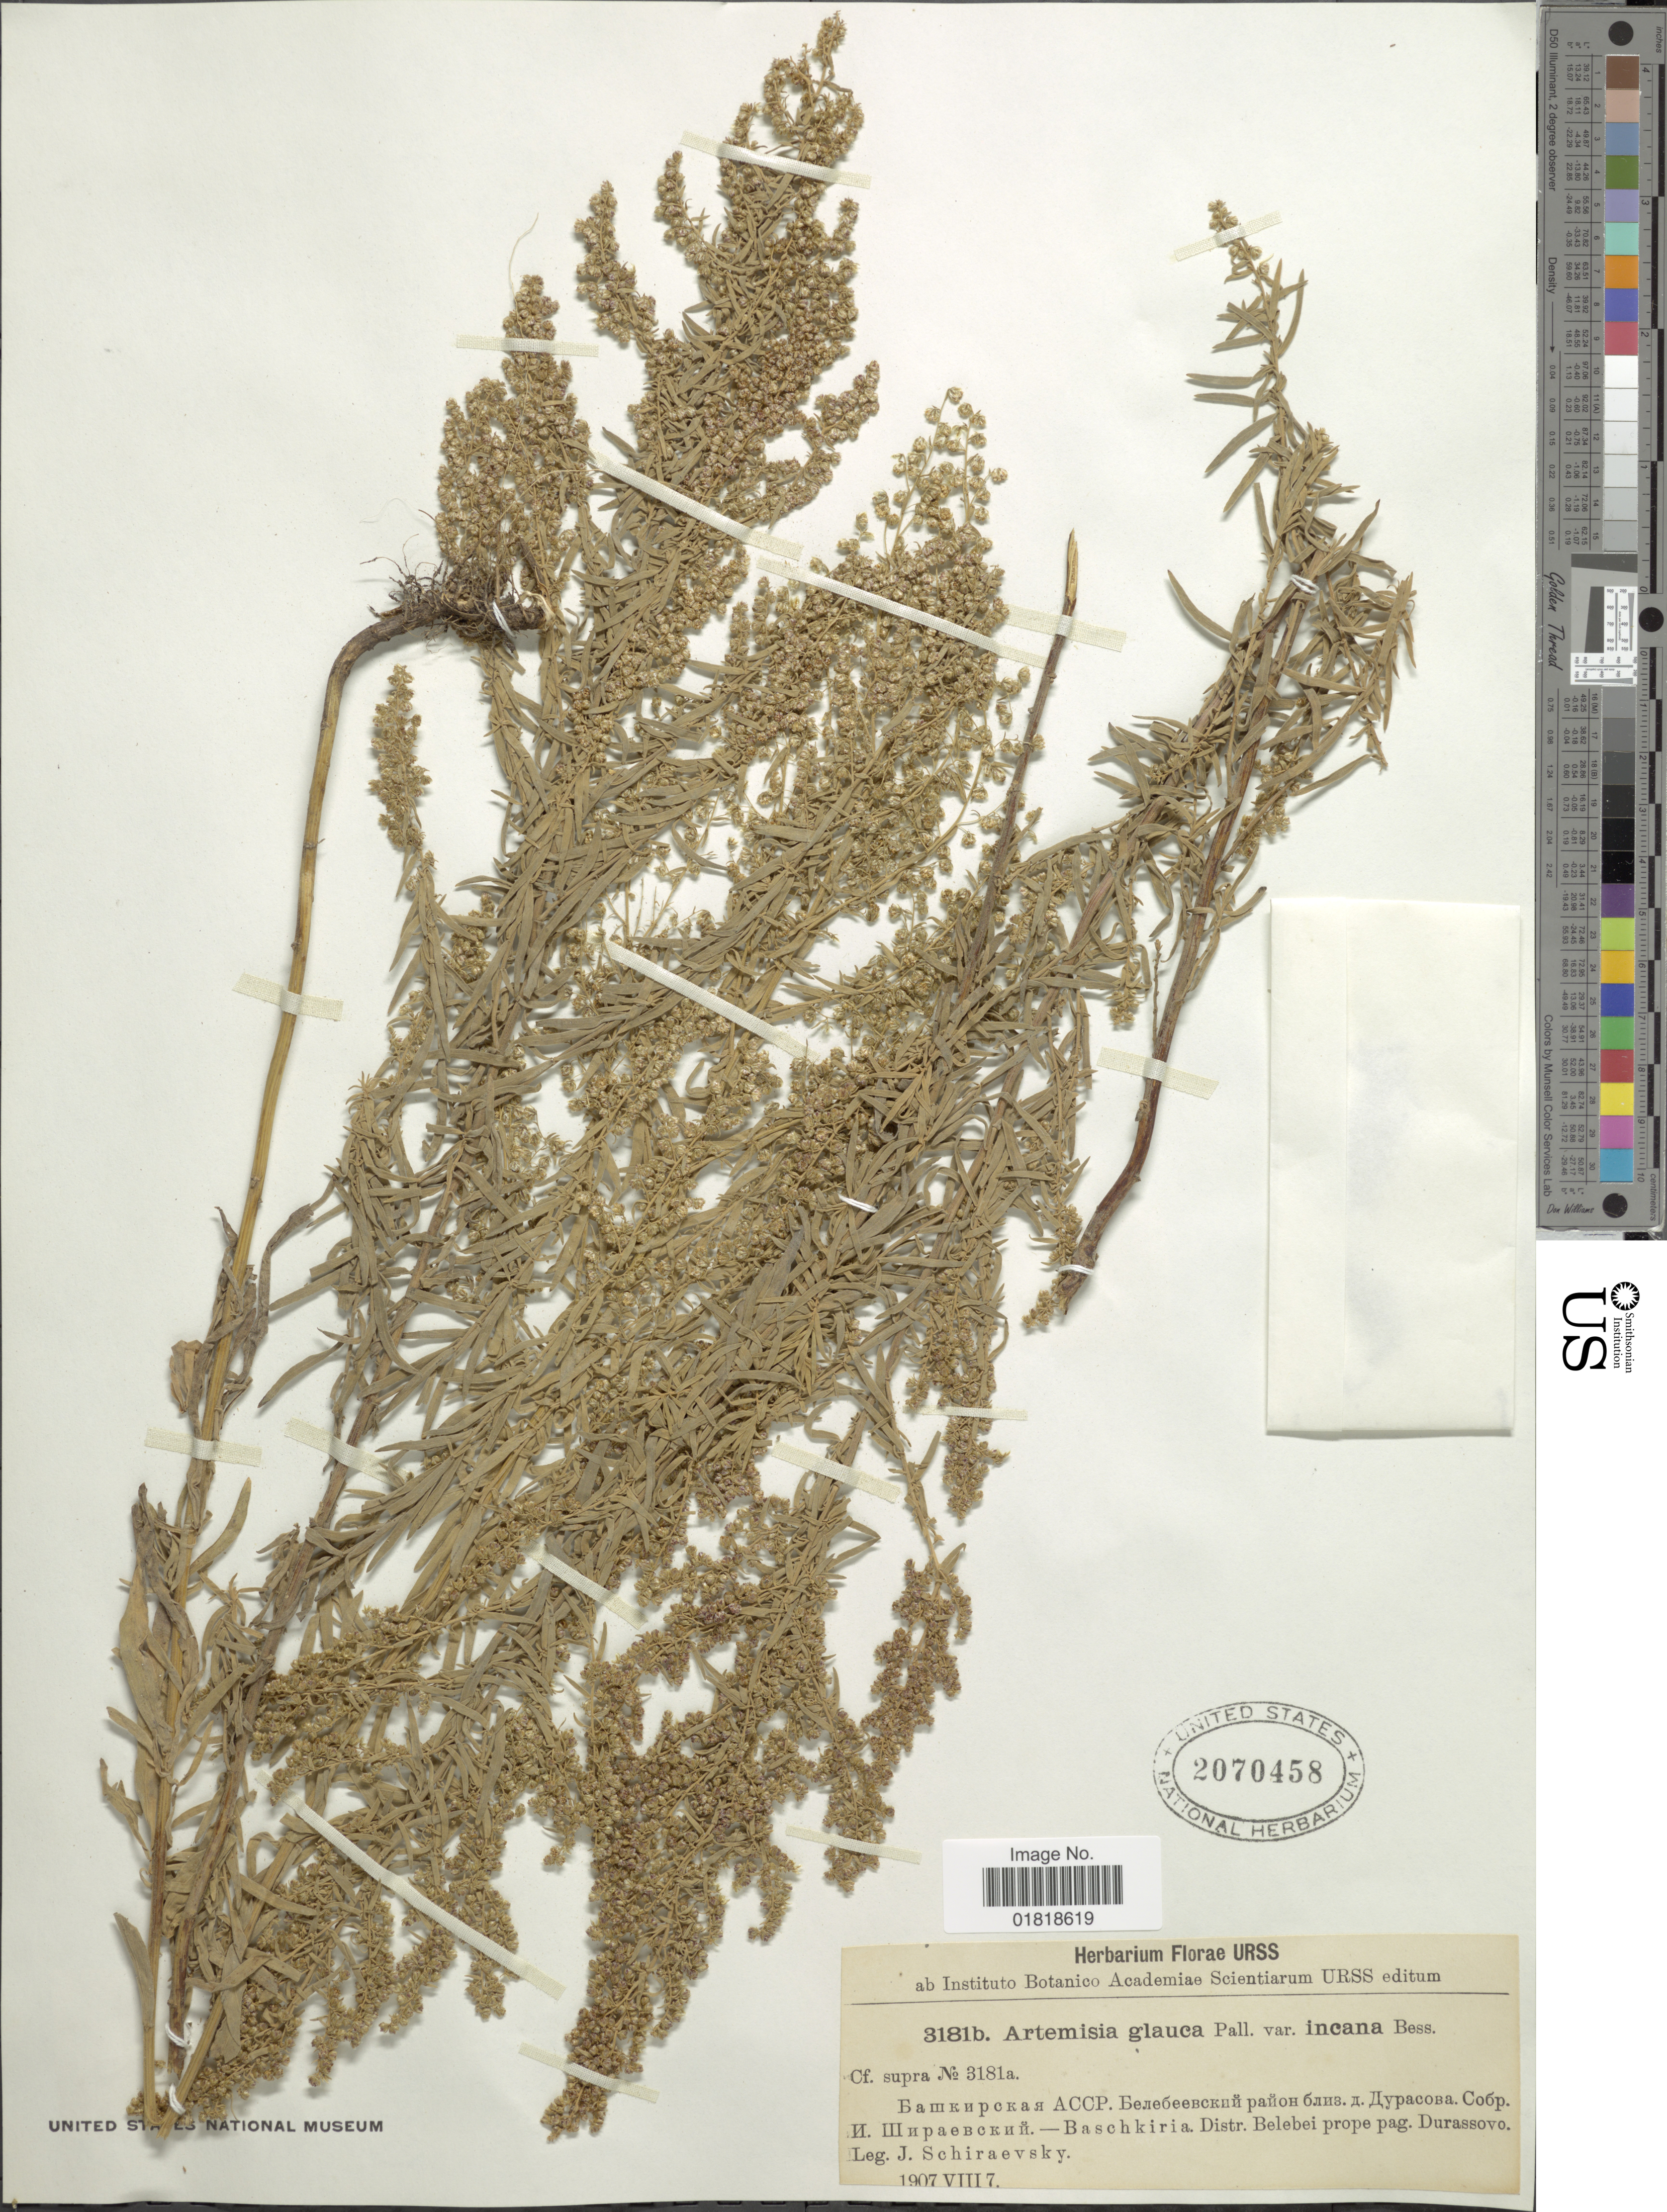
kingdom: Plantae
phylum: Tracheophyta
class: Magnoliopsida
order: Asterales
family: Asteraceae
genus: Artemisia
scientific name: Artemisia glauca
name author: Pall. ex Willd.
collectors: J. Schiraevsky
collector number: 3181b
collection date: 1907-08-07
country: Russian Federation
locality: Baschkiria, distr. Belebei prope pag. Durassovo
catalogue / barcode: US 2070458